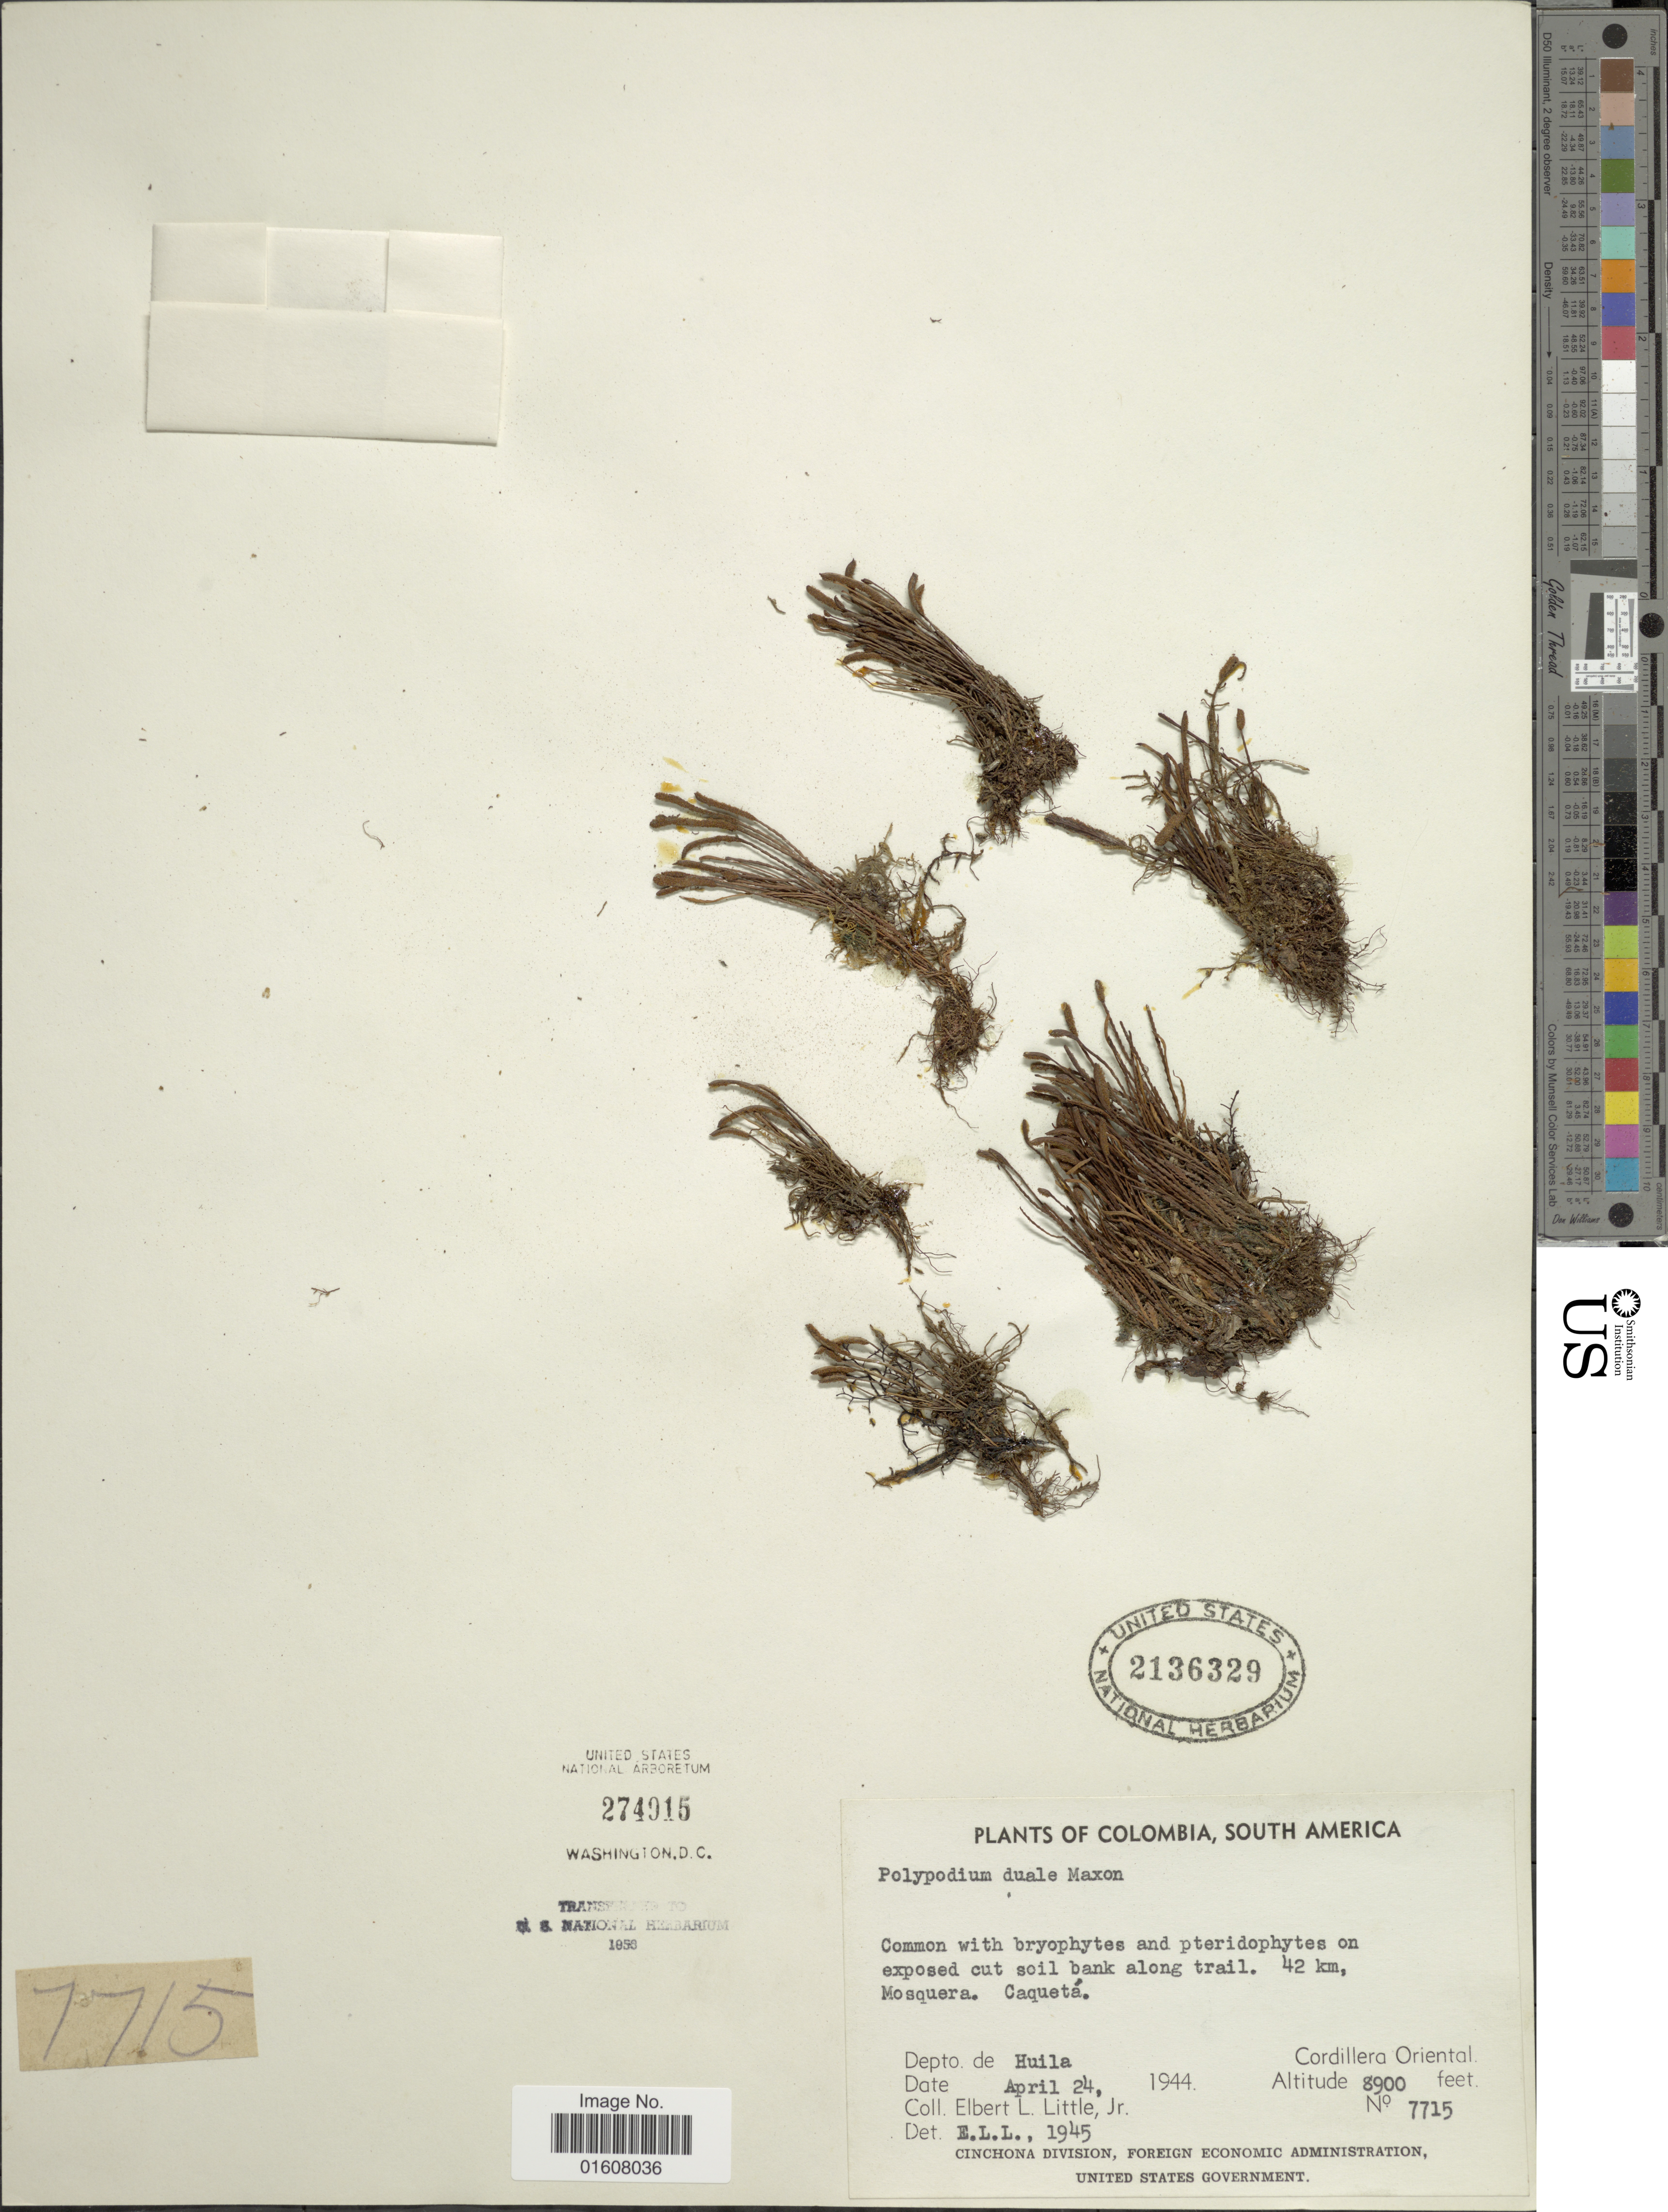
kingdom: Plantae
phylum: Tracheophyta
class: Polypodiopsida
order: Polypodiales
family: Polypodiaceae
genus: Cochlidium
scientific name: Cochlidium serrulatum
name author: (Sw.) L.E. Bishop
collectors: E. L. Little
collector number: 7715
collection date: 1944-04-24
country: Colombia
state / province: Huila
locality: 42 km, Mosquera. Caquetá. Depto. de Huila. Cordillera Oriental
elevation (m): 2713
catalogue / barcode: US 2136329